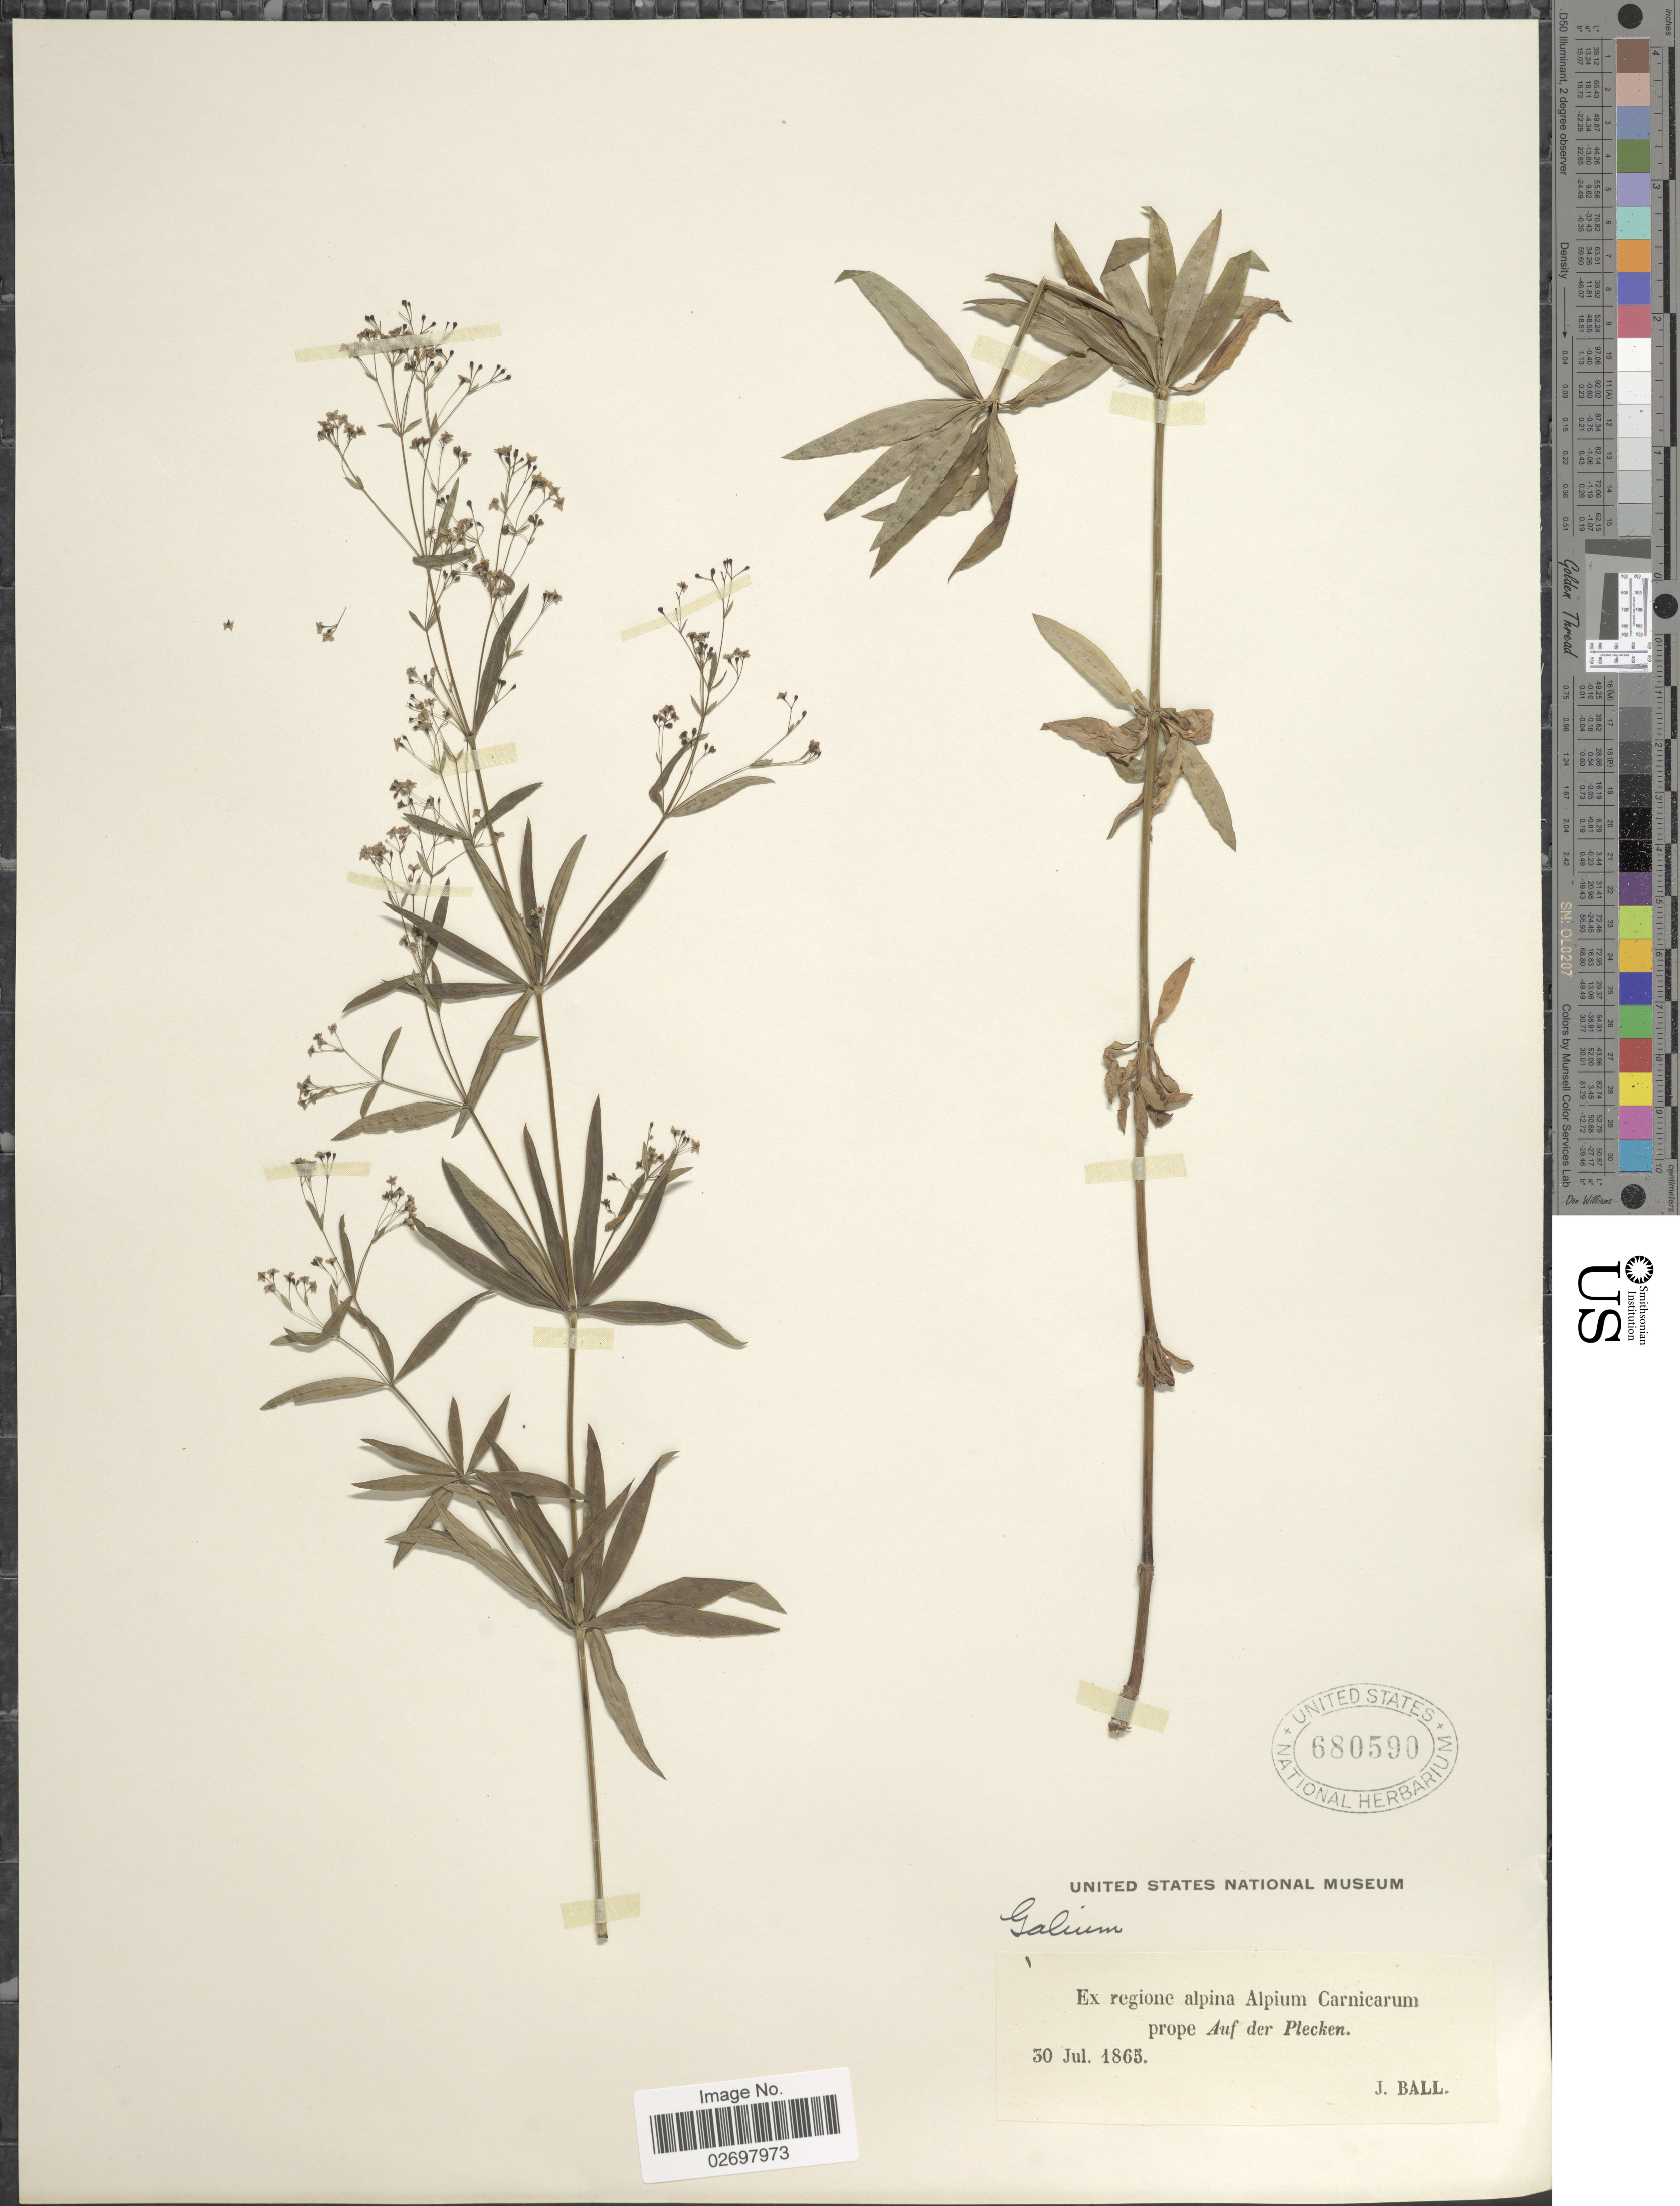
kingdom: Plantae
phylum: Tracheophyta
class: Magnoliopsida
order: Gentianales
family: Rubiaceae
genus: Galium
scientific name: Galium sp.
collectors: J. Ball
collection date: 1865-07-30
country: Germany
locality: Ex regione alpina Alpium Carnicarum prope Auf der Plecken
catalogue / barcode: US 680590